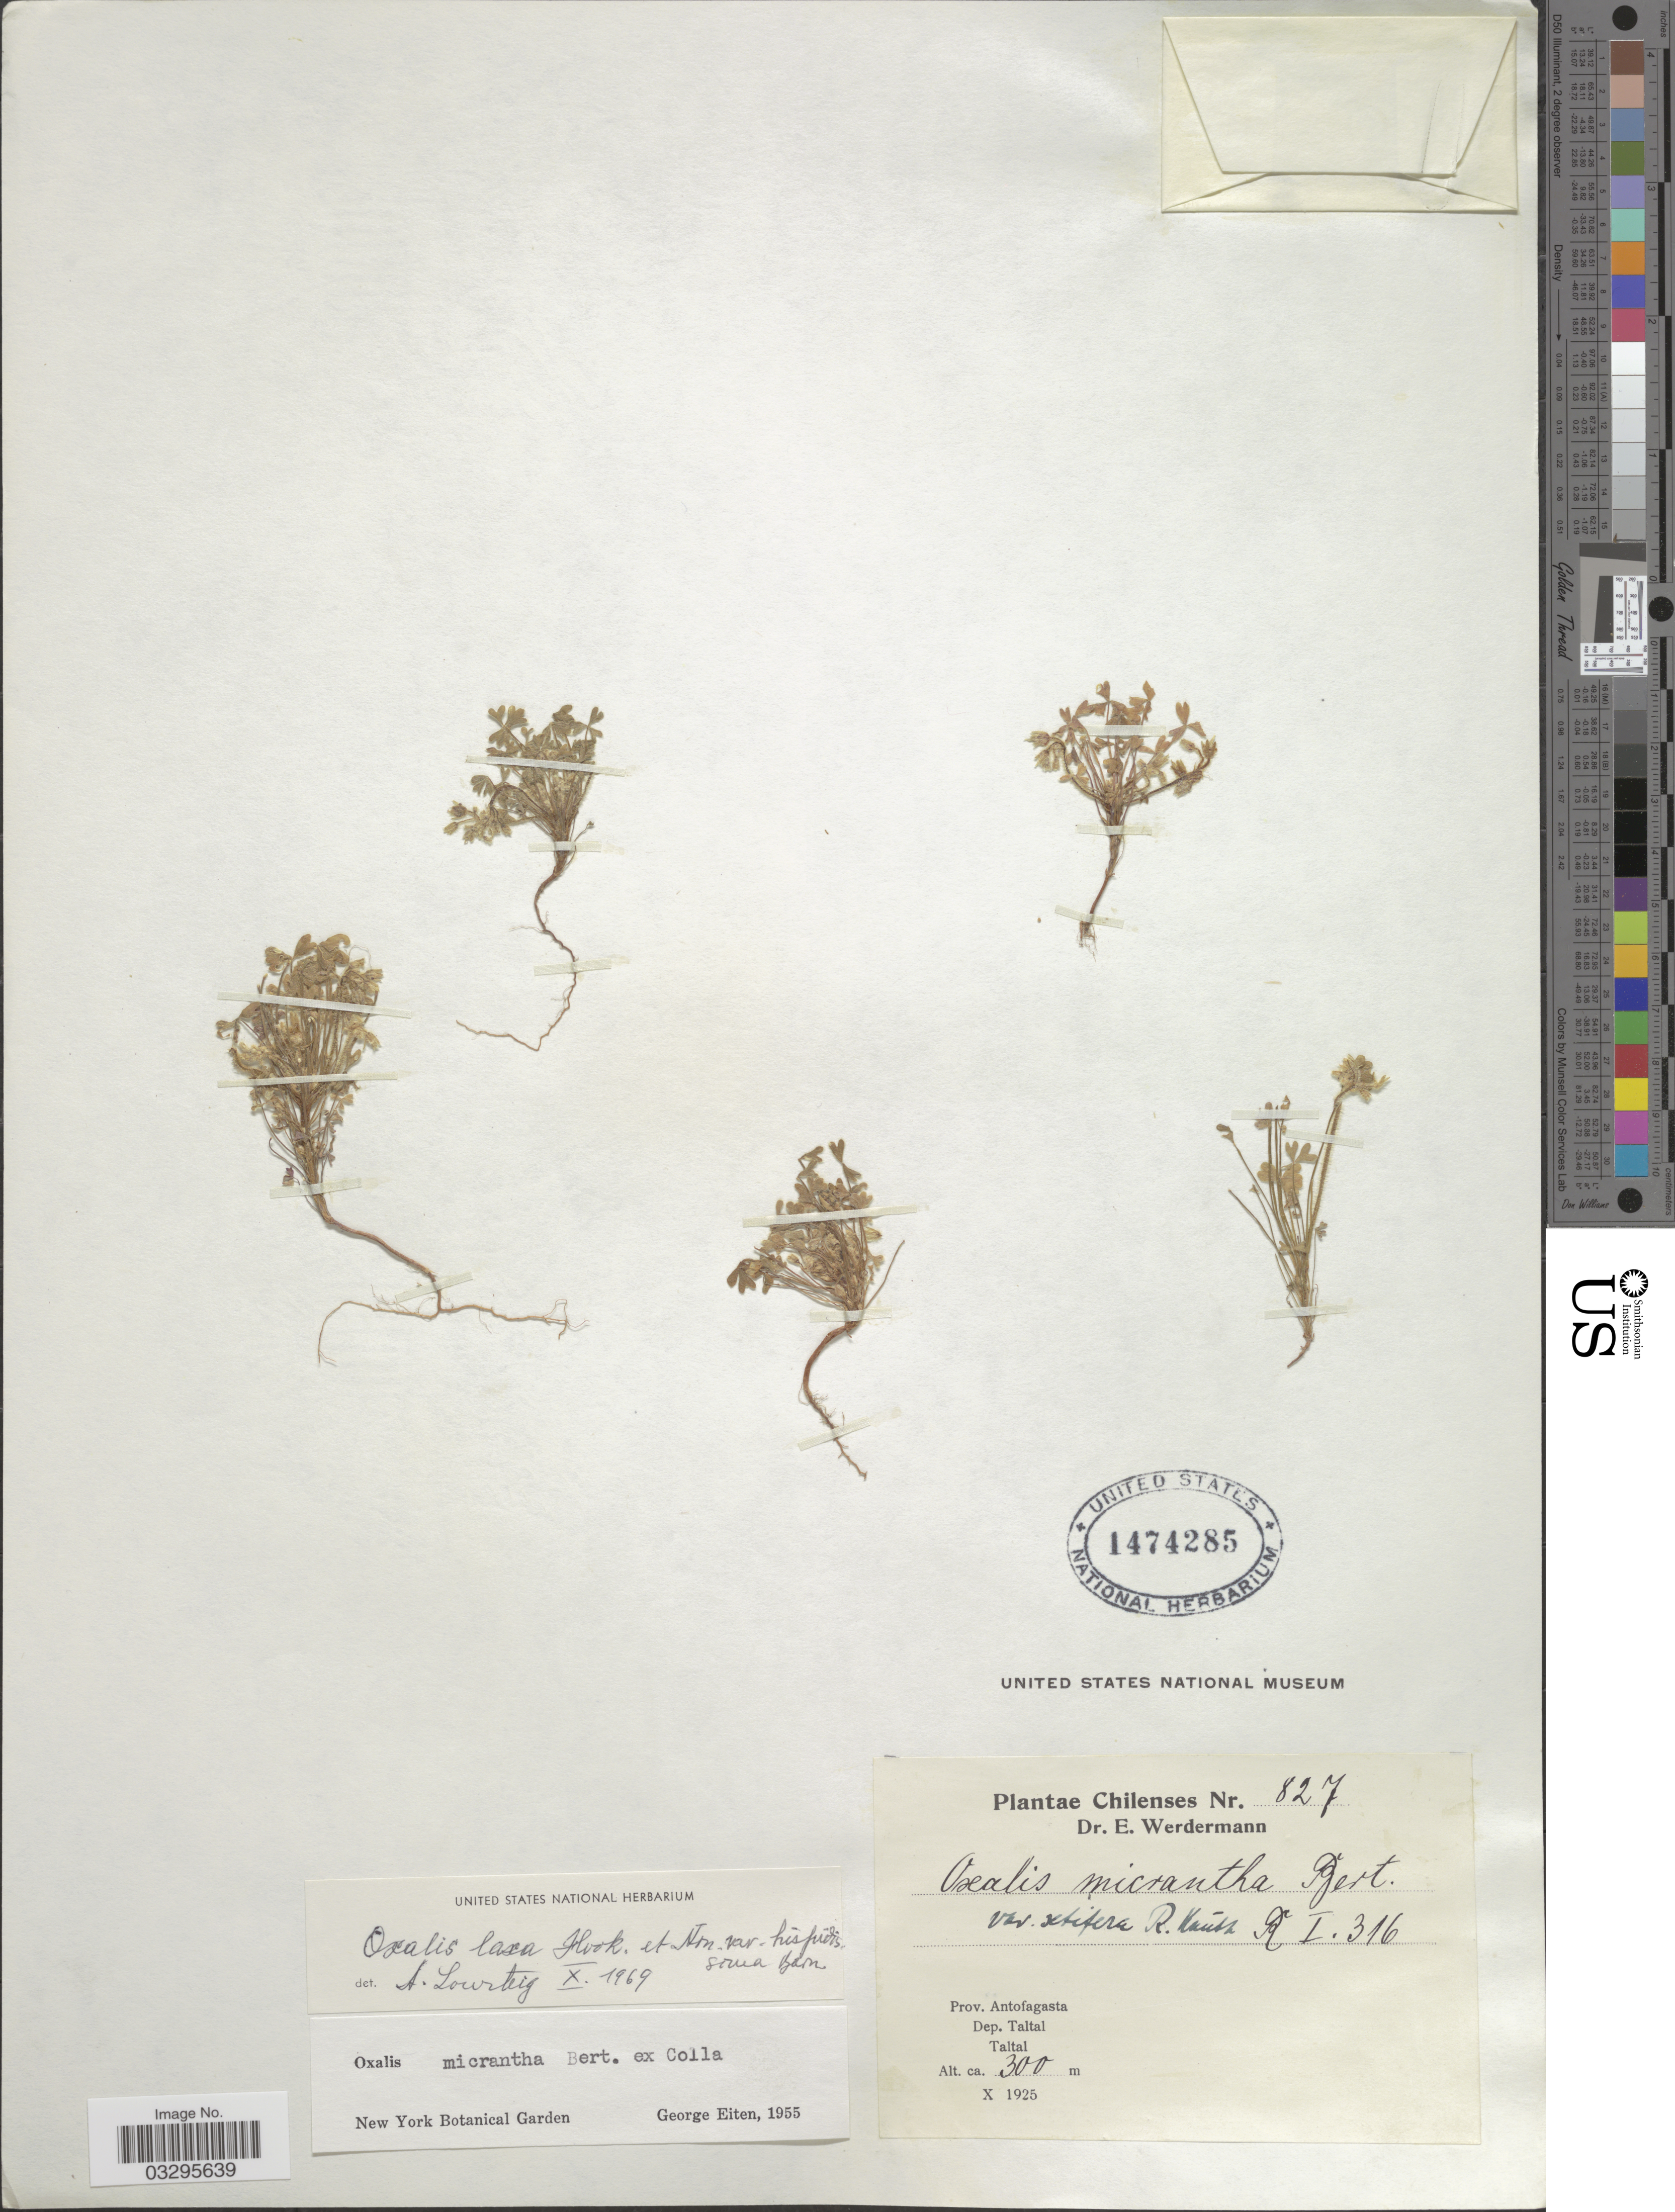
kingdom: Plantae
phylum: Tracheophyta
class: Magnoliopsida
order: Oxalidales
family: Oxalidaceae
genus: Oxalis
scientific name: Oxalis laxa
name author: Hook. & Arn.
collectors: E. Werdermann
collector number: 827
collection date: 1925-10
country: Chile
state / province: Antofagasta (II)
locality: Dep. Taltal, Taltal.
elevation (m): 300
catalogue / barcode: US 1474285